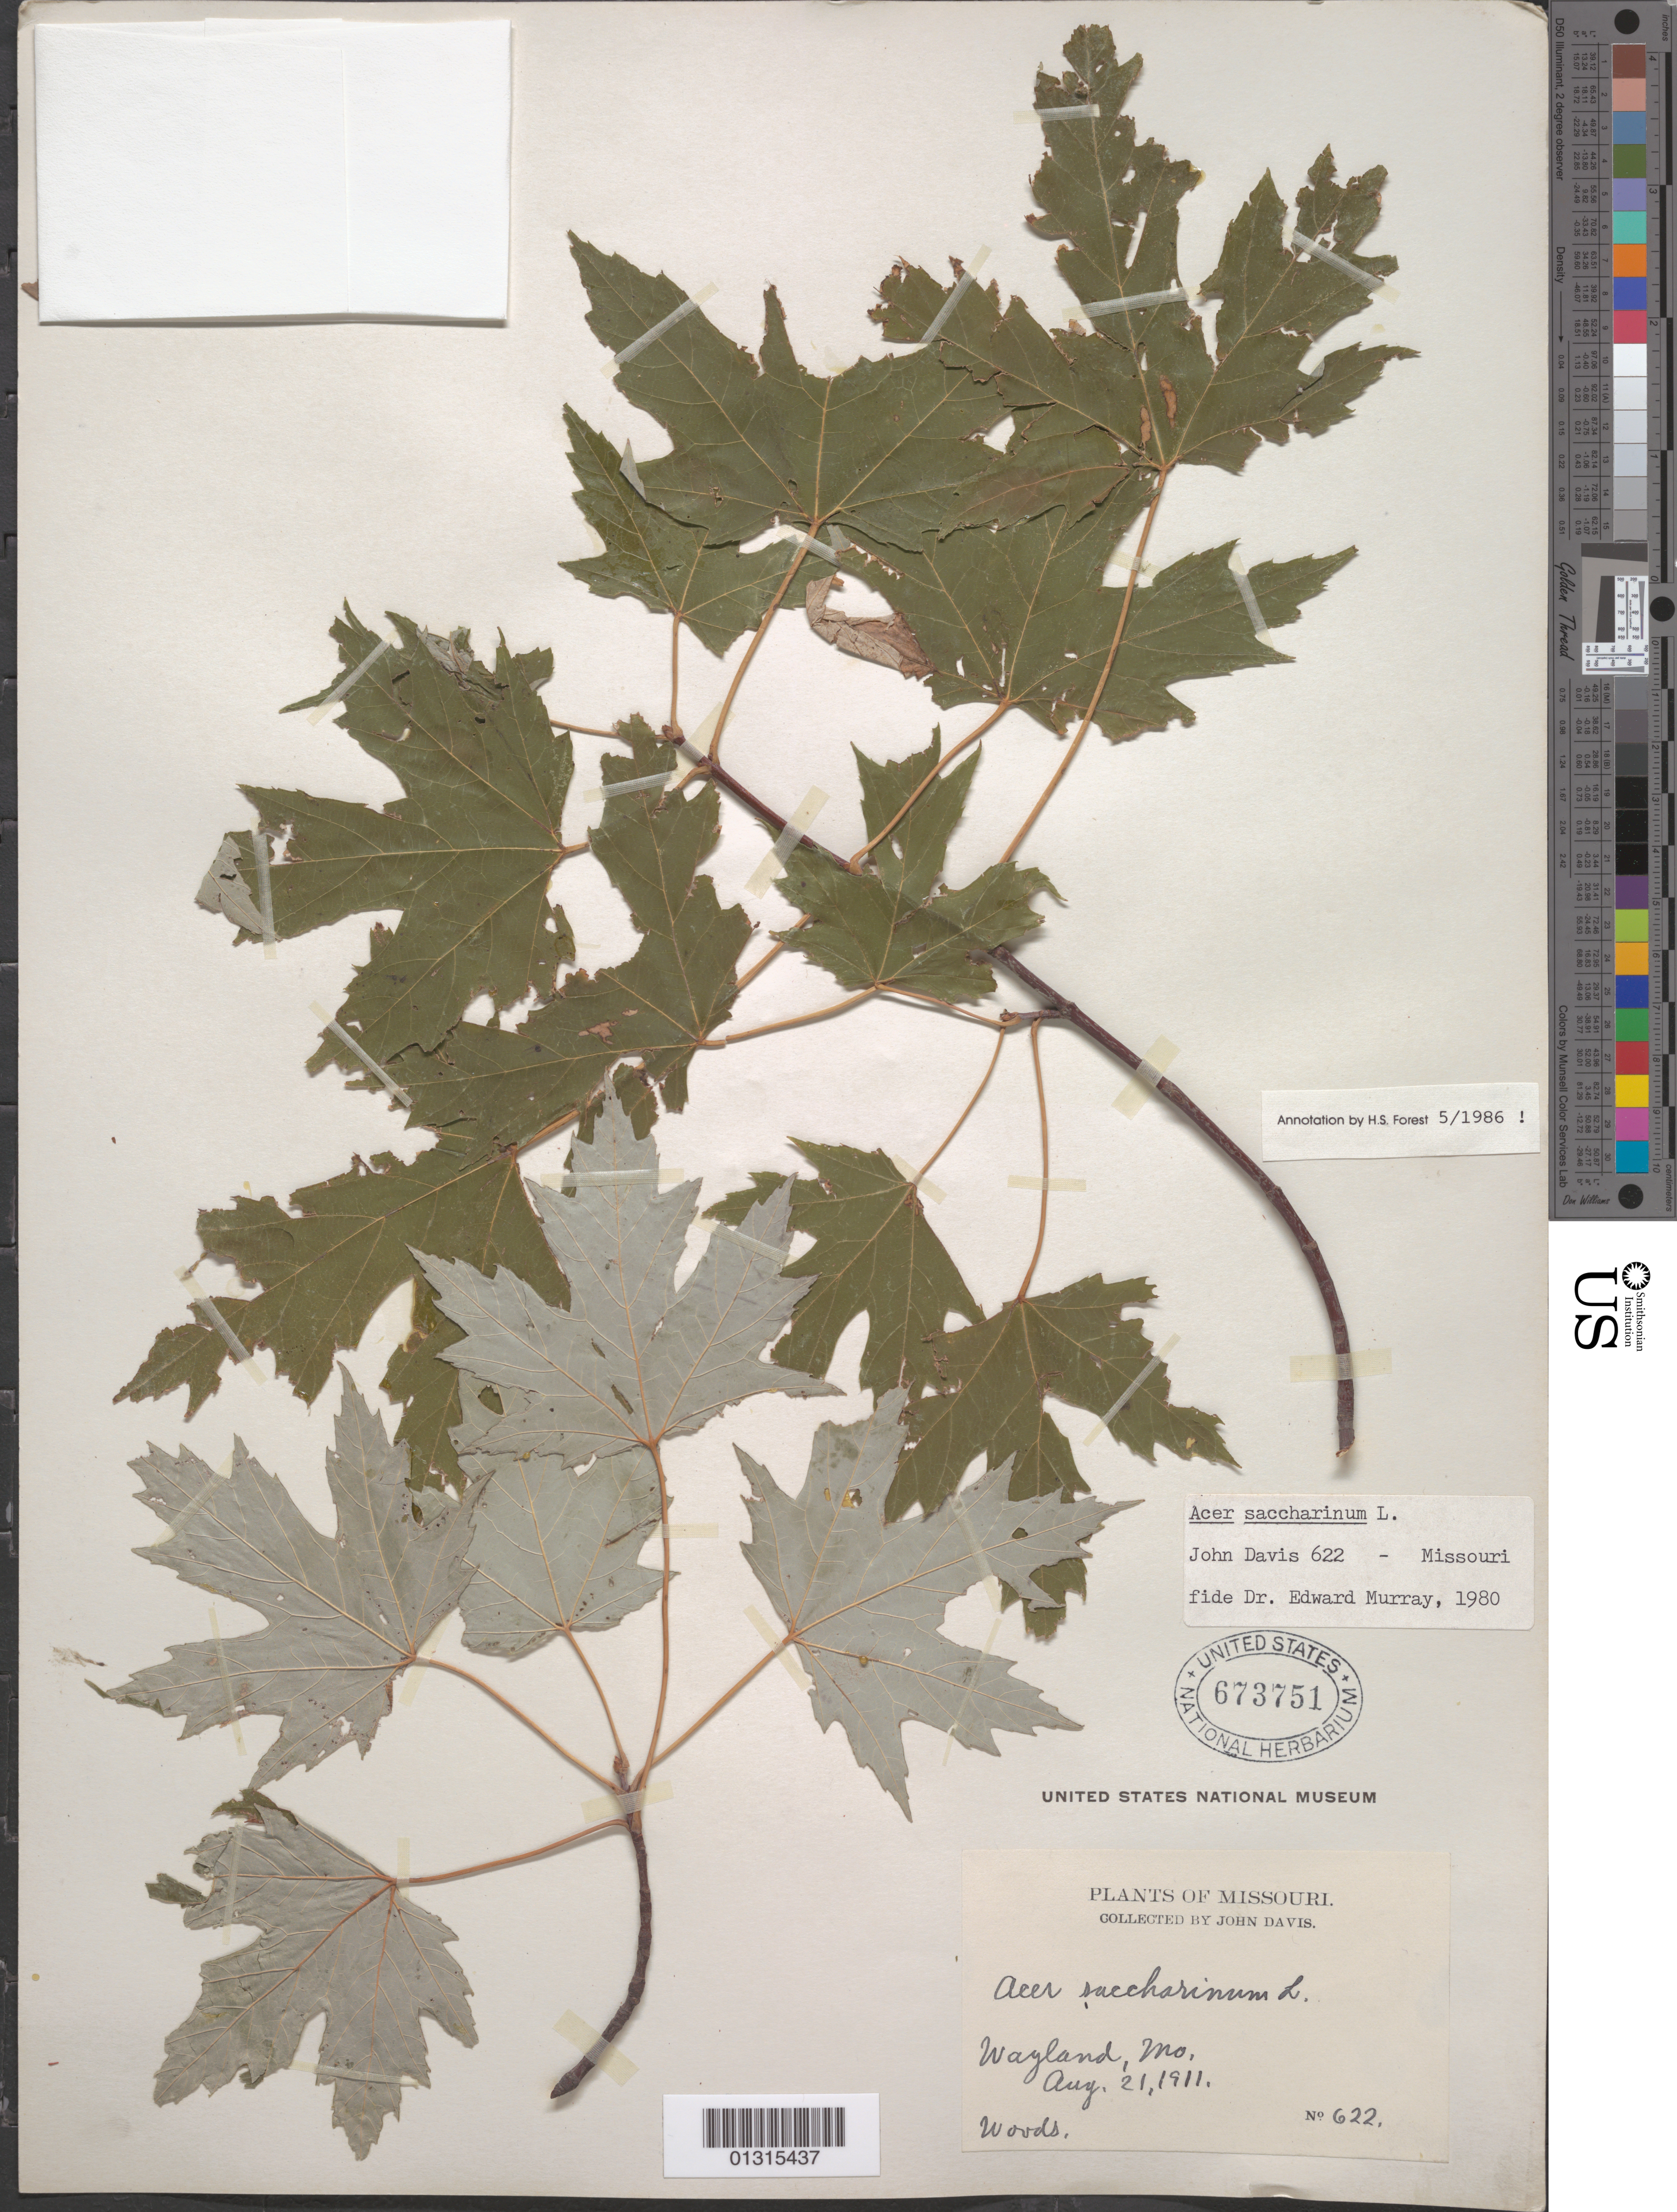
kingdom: Plantae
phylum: Tracheophyta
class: Magnoliopsida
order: Sapindales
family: Sapindaceae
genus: Acer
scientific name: Acer saccharinum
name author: L.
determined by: Forest, H. S.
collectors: J. Davis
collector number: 622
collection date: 1911-08-21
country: United States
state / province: Missouri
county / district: Clark County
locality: Wayland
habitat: Woods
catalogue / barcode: US 673751